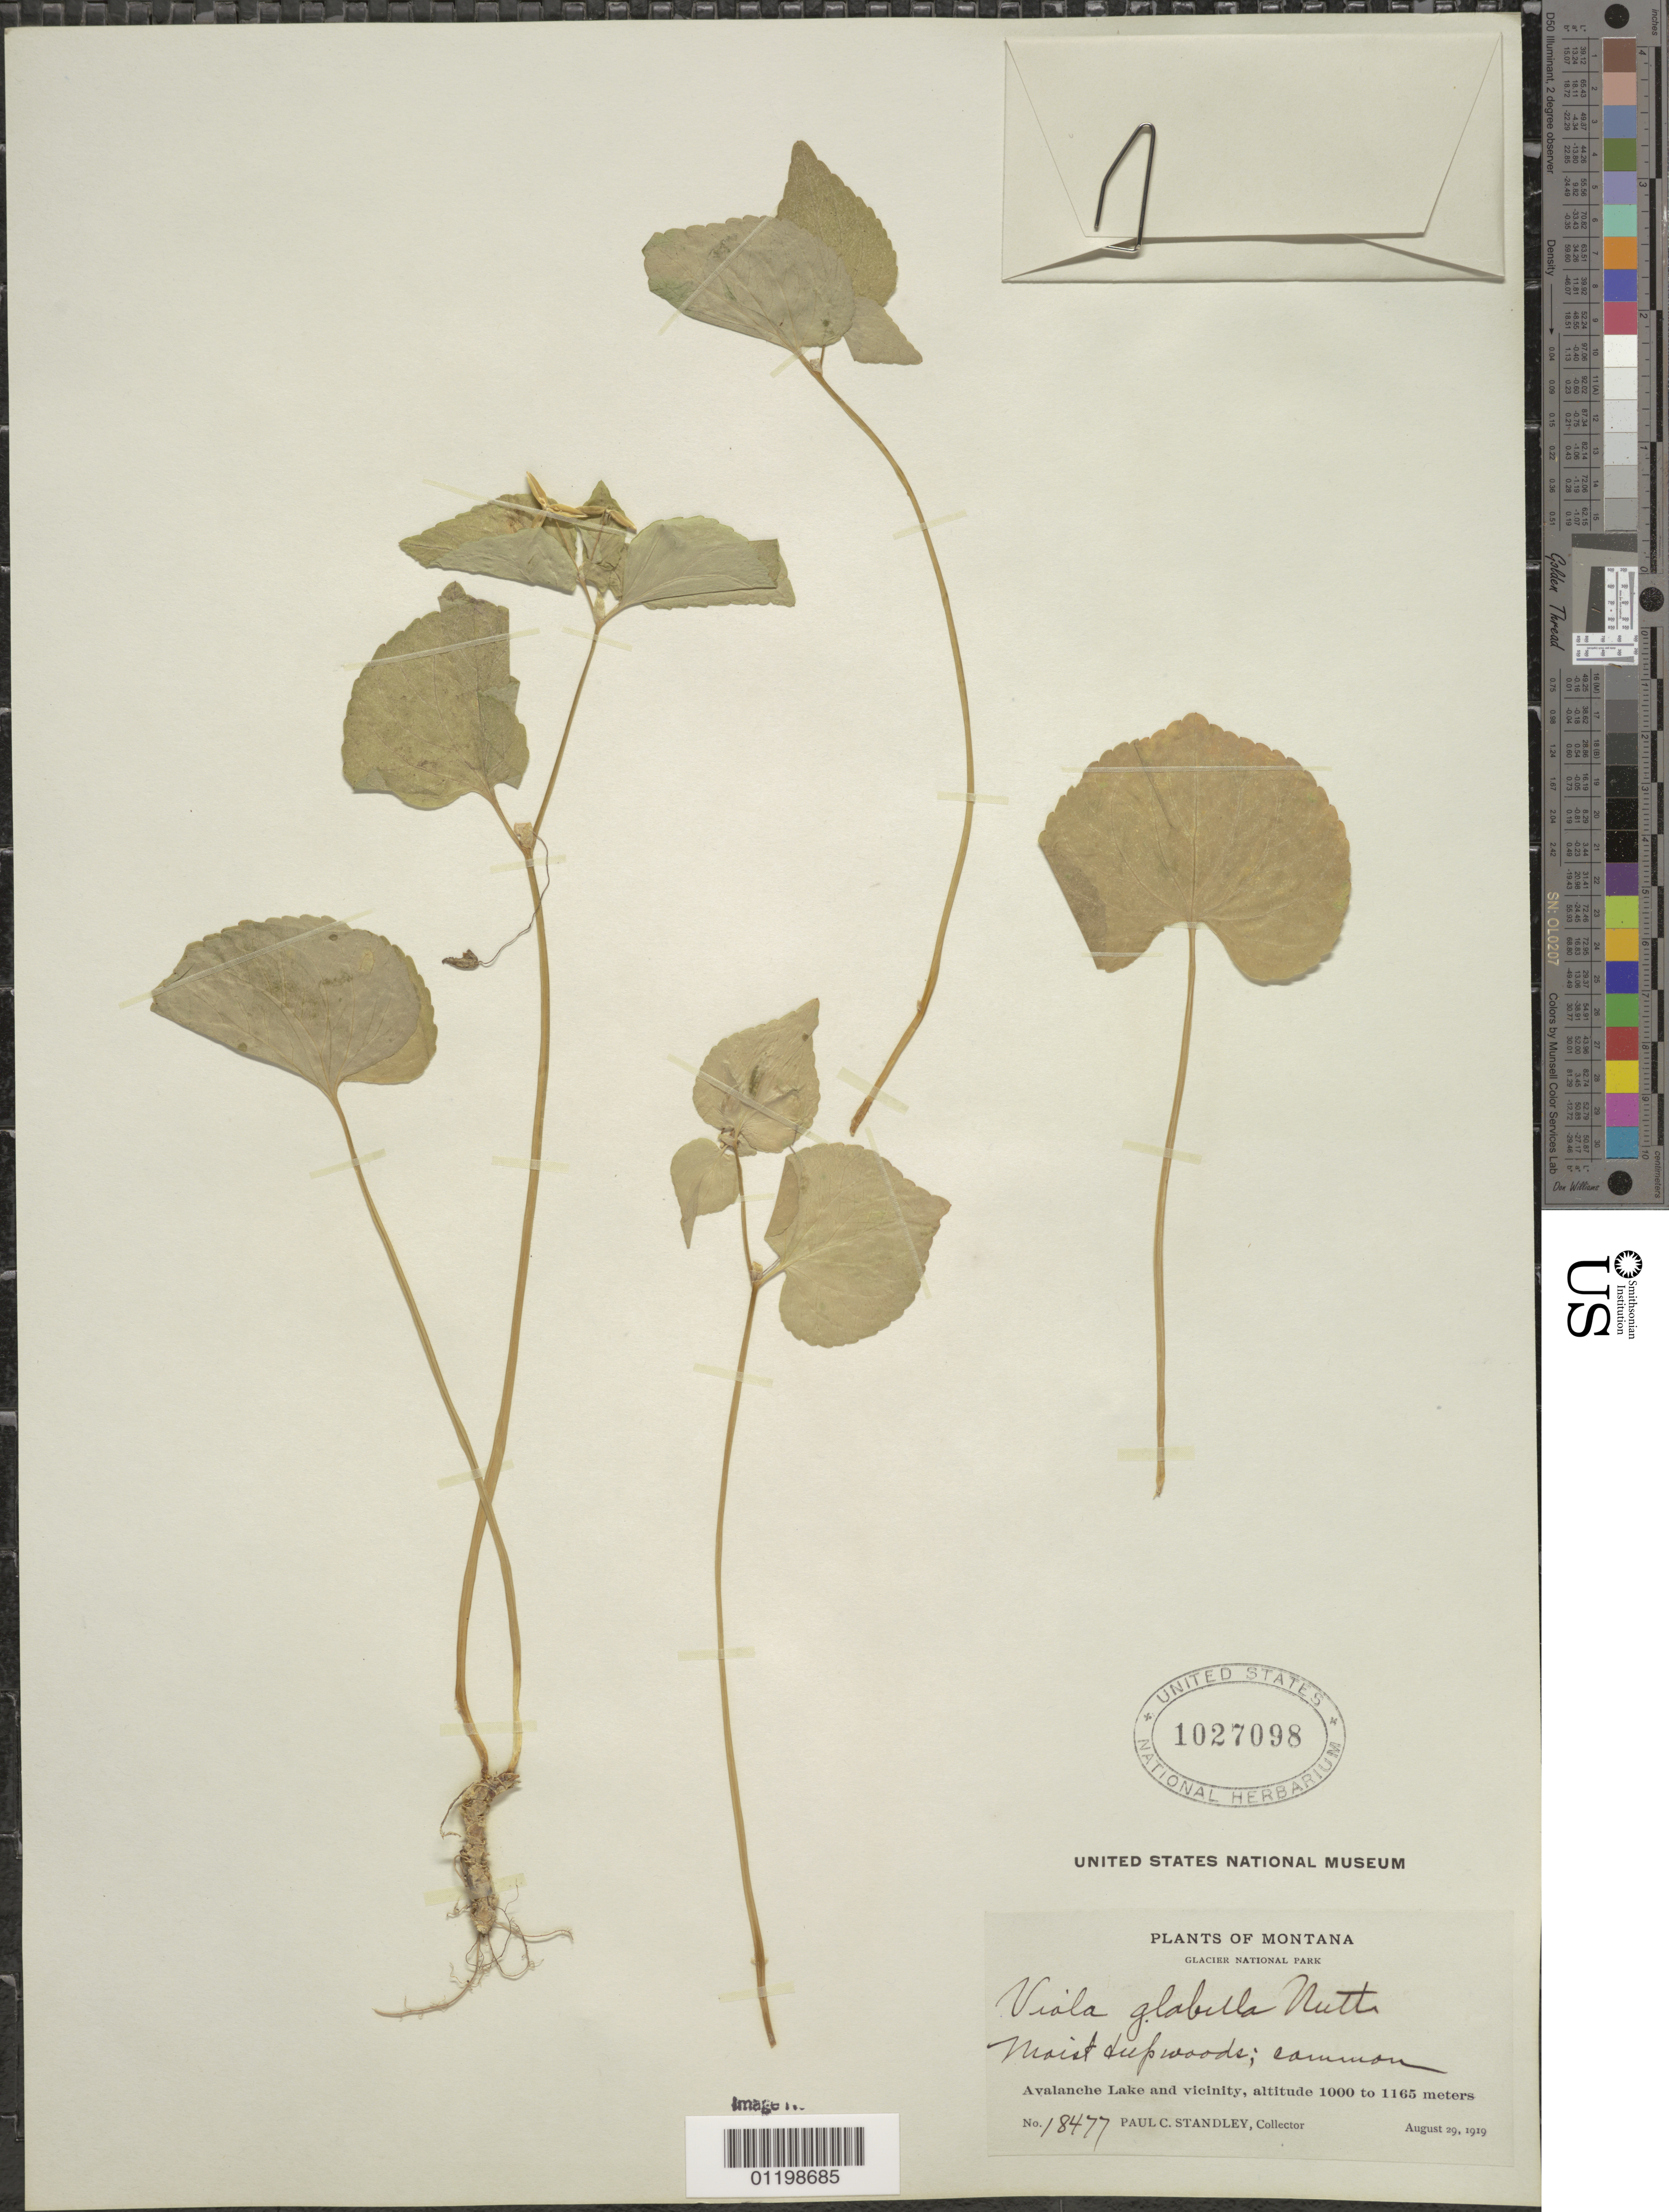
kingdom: Plantae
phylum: Tracheophyta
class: Magnoliopsida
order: Malpighiales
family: Violaceae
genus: Viola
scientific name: Viola glabella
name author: Nutt.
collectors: P. C. Standley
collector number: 18477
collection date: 1919-08-29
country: United States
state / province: Montana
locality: Glacier National Park. Avalanche Lake and vicinity.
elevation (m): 1000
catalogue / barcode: US 1027098